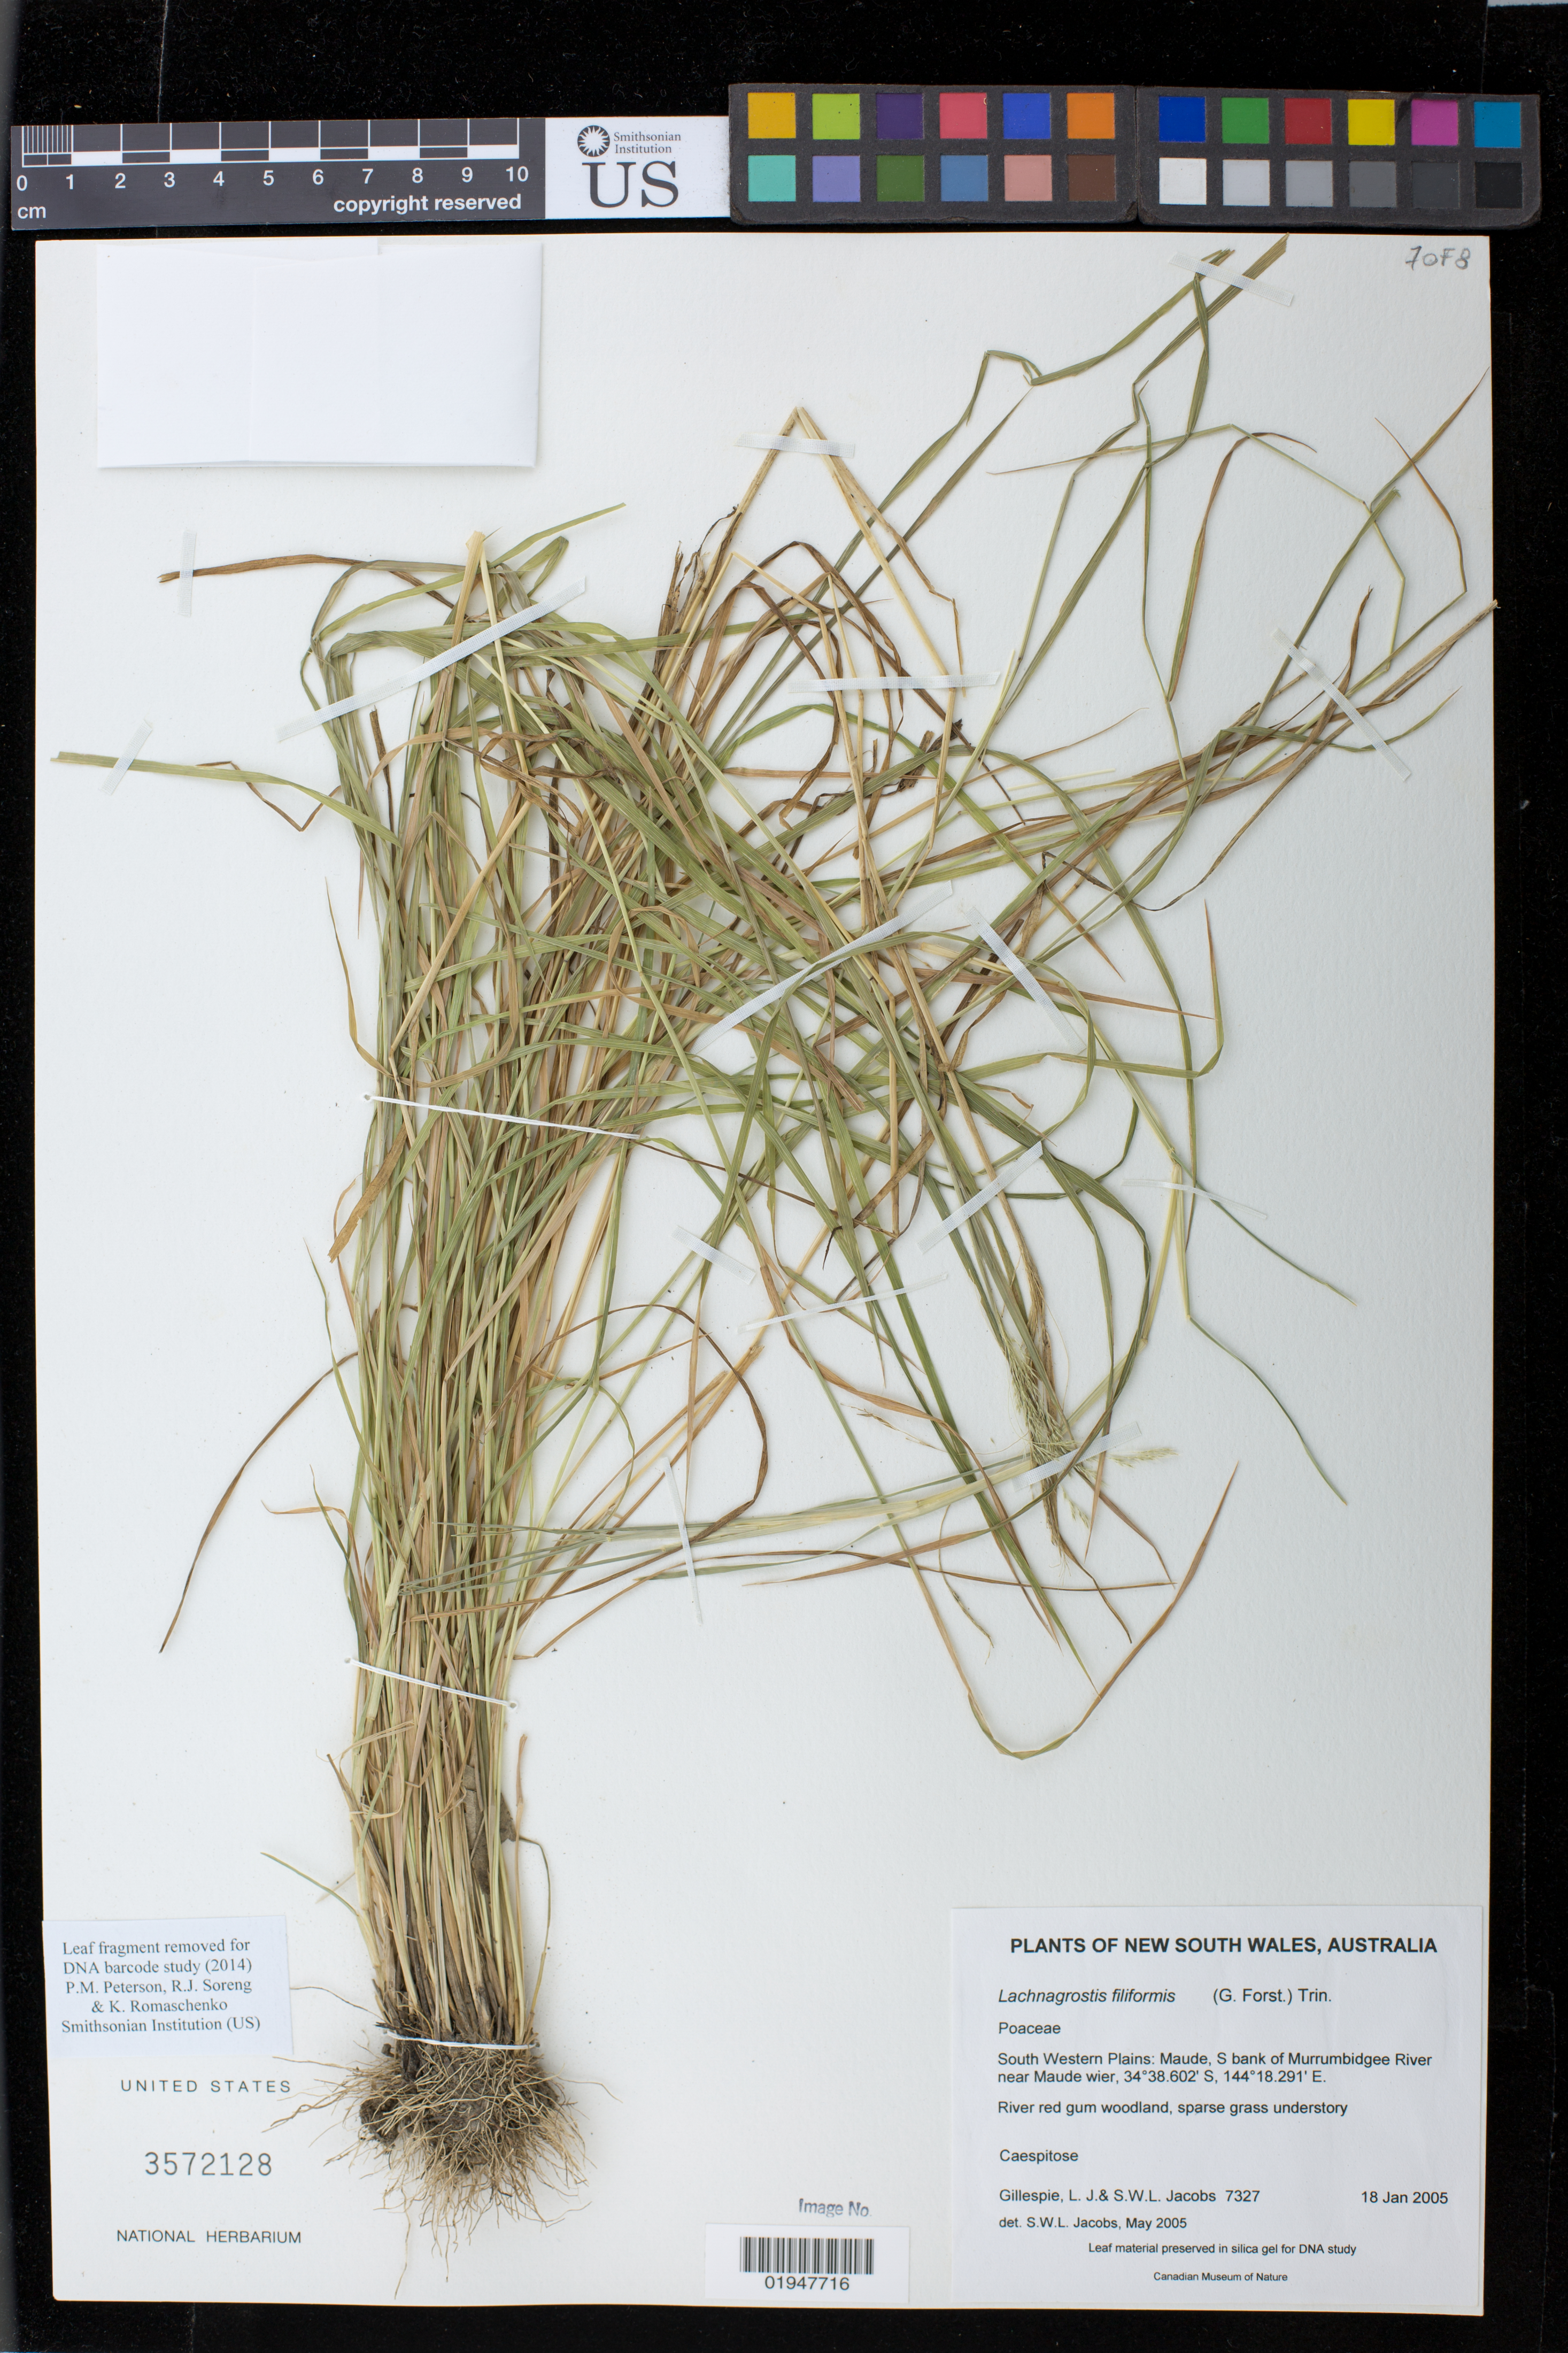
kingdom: Plantae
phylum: Tracheophyta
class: Liliopsida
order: Poales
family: Poaceae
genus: Lachnagrostis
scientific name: Lachnagrostis filiformis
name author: (J.R. Forst.) Trin.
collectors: L. Gillespie & S. W. L. Jacobs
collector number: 7327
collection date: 2005-01-18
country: Australia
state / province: New South Wales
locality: South Western Plains, S bank of Murrumbidgee River near Maude weir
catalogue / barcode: US 3572128